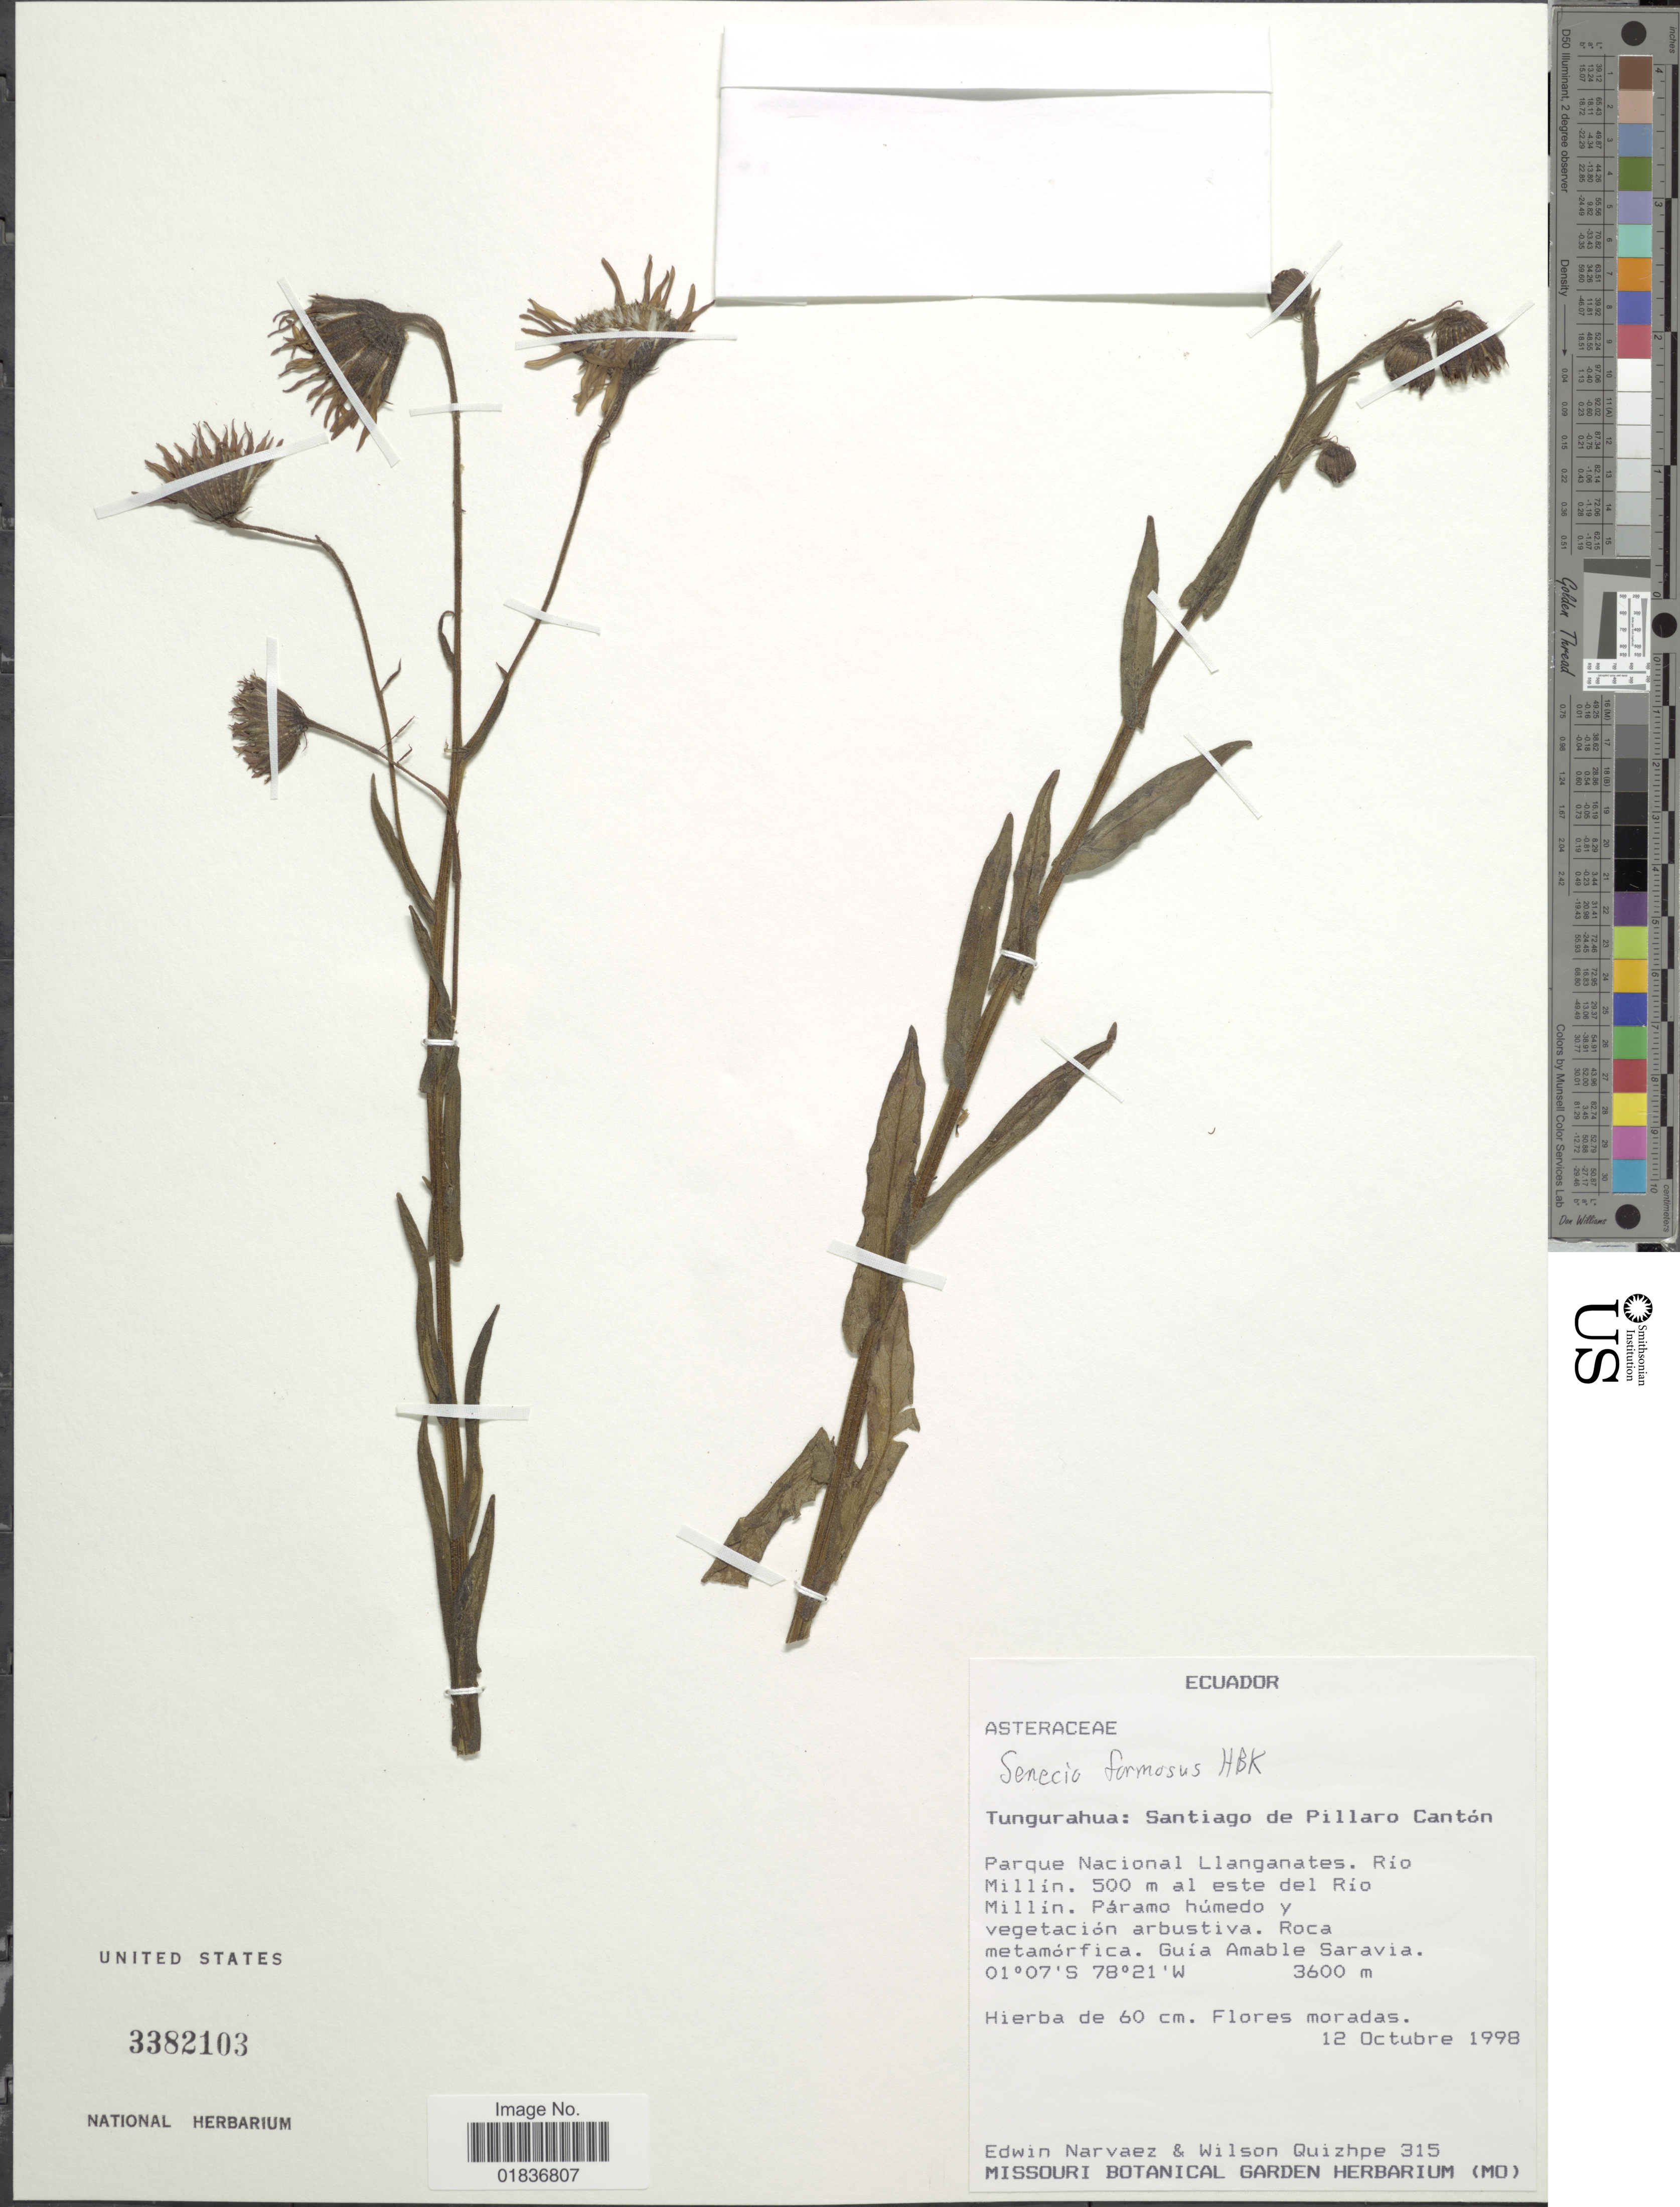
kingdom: Plantae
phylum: Tracheophyta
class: Magnoliopsida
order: Asterales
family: Asteraceae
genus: Senecio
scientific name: Senecio wedglacialis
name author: Cuatrec.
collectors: E. Narváez & W. Quizhpe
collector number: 315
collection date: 1998-10-12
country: Ecuador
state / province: Tungurahua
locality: Tungurahua: Santiago de Pillaro Canton. Parque Nacional Llanganates. Rio Millin. 500 m al este del Rio Millin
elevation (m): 3600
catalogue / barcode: US 3382103